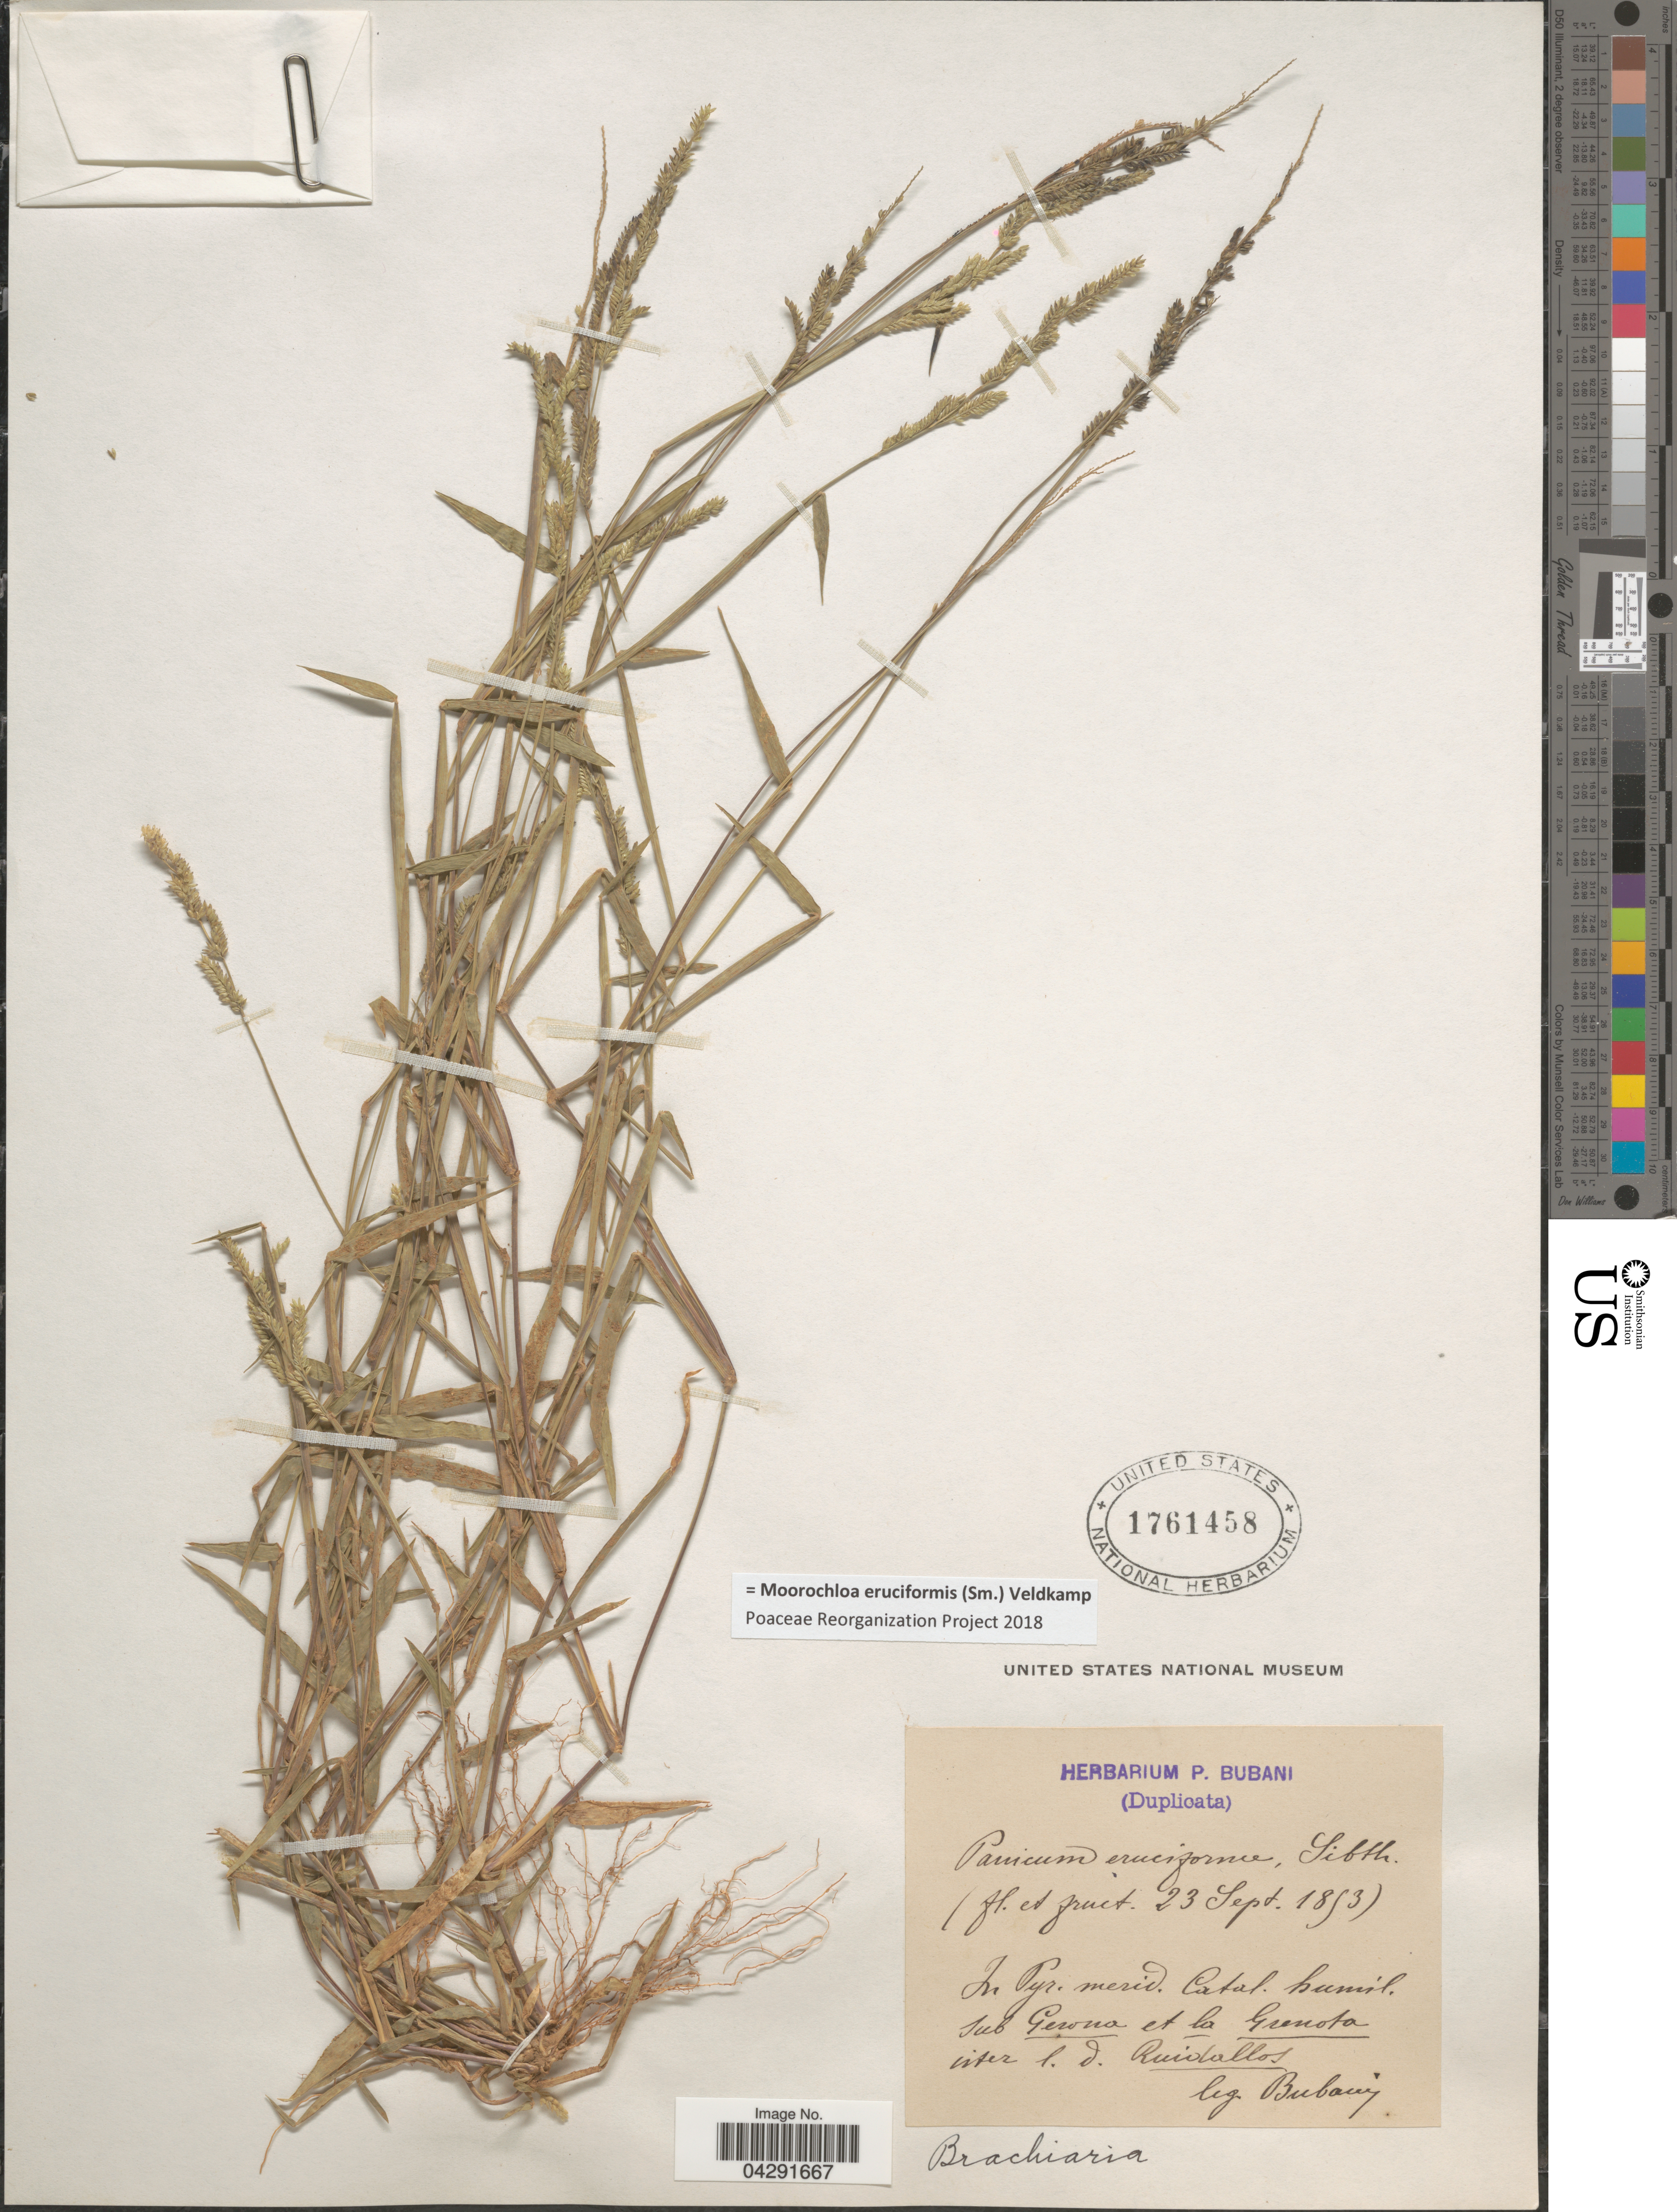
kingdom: Plantae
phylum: Tracheophyta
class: Liliopsida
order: Poales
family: Poaceae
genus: Moorochloa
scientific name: Moorochloa eruciformis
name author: (Sm.) Veldkamp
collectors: Bubany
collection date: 1853-09-23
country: Spain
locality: In Pyr. merid. Catal. humid. sub Gerona et la Grenota inter l.d. Ruidallos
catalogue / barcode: US 1761458